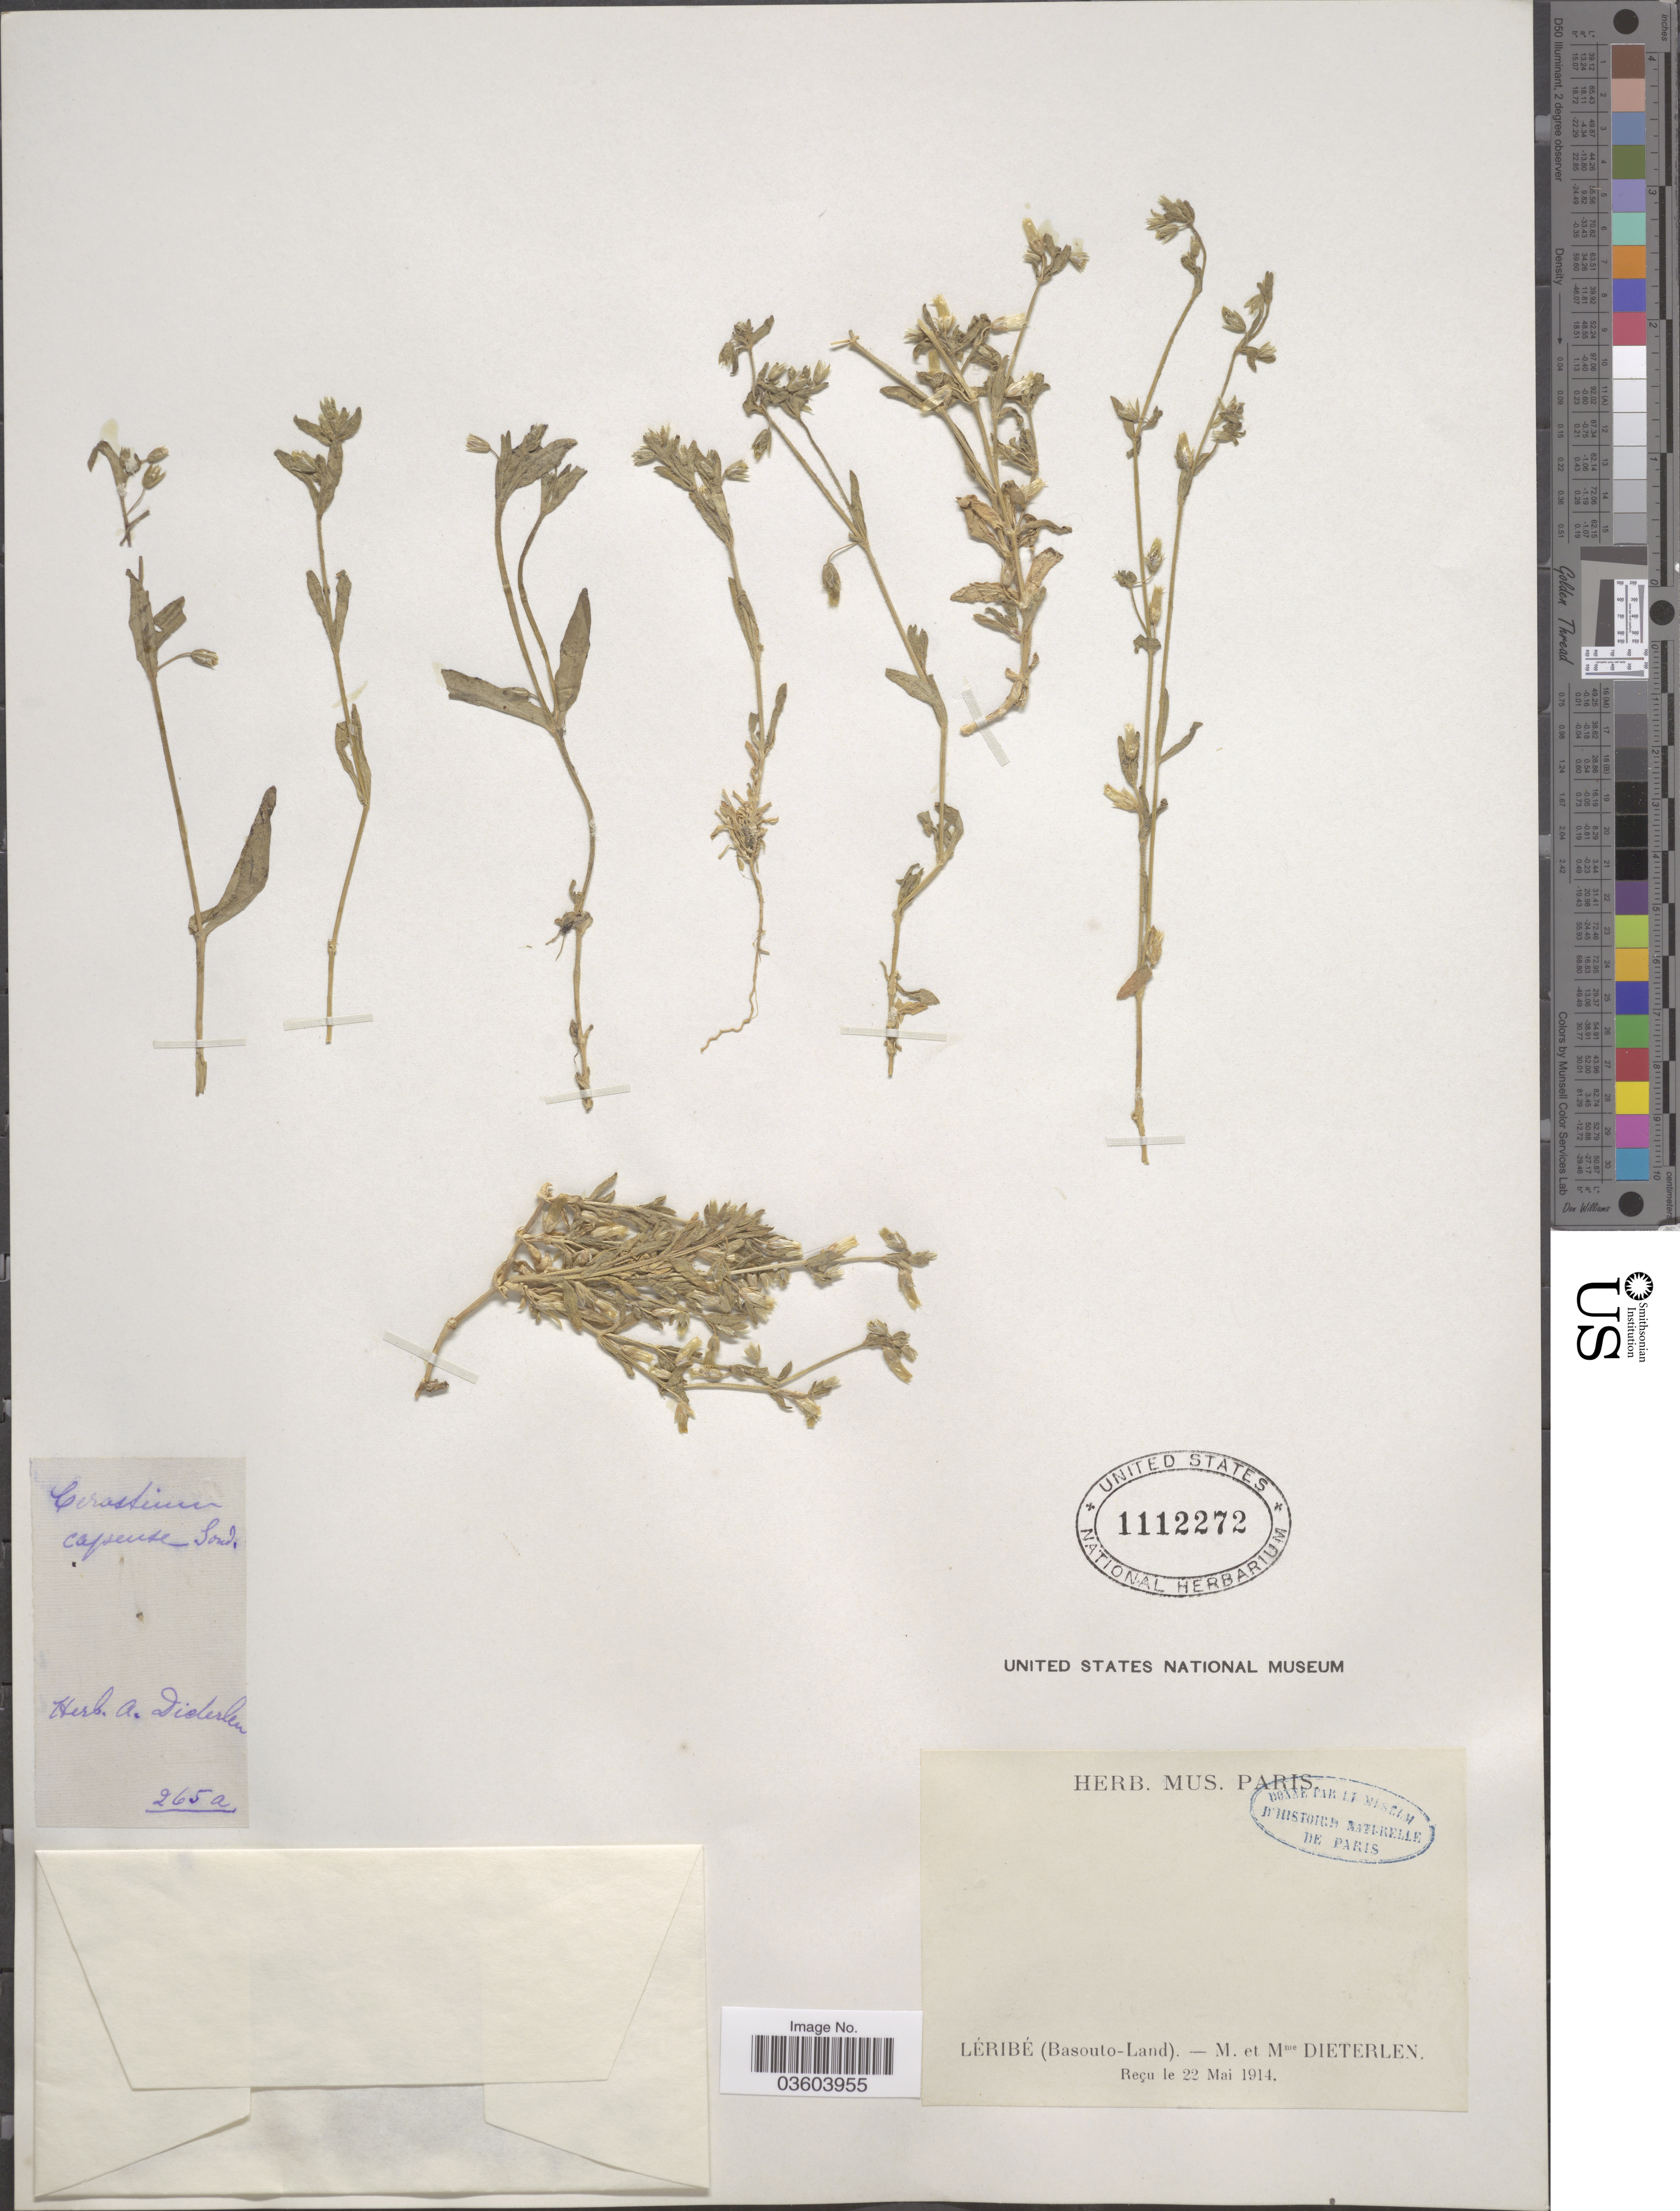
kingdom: Plantae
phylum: Tracheophyta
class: Magnoliopsida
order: Caryophyllales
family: Caryophyllaceae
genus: Cerastium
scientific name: Cerastium capense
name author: Sond.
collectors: M. Dieterlen & M. Dieterlen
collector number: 265a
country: Lesotho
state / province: Leribe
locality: Léribé (Basouto-Land).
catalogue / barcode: US 1112272